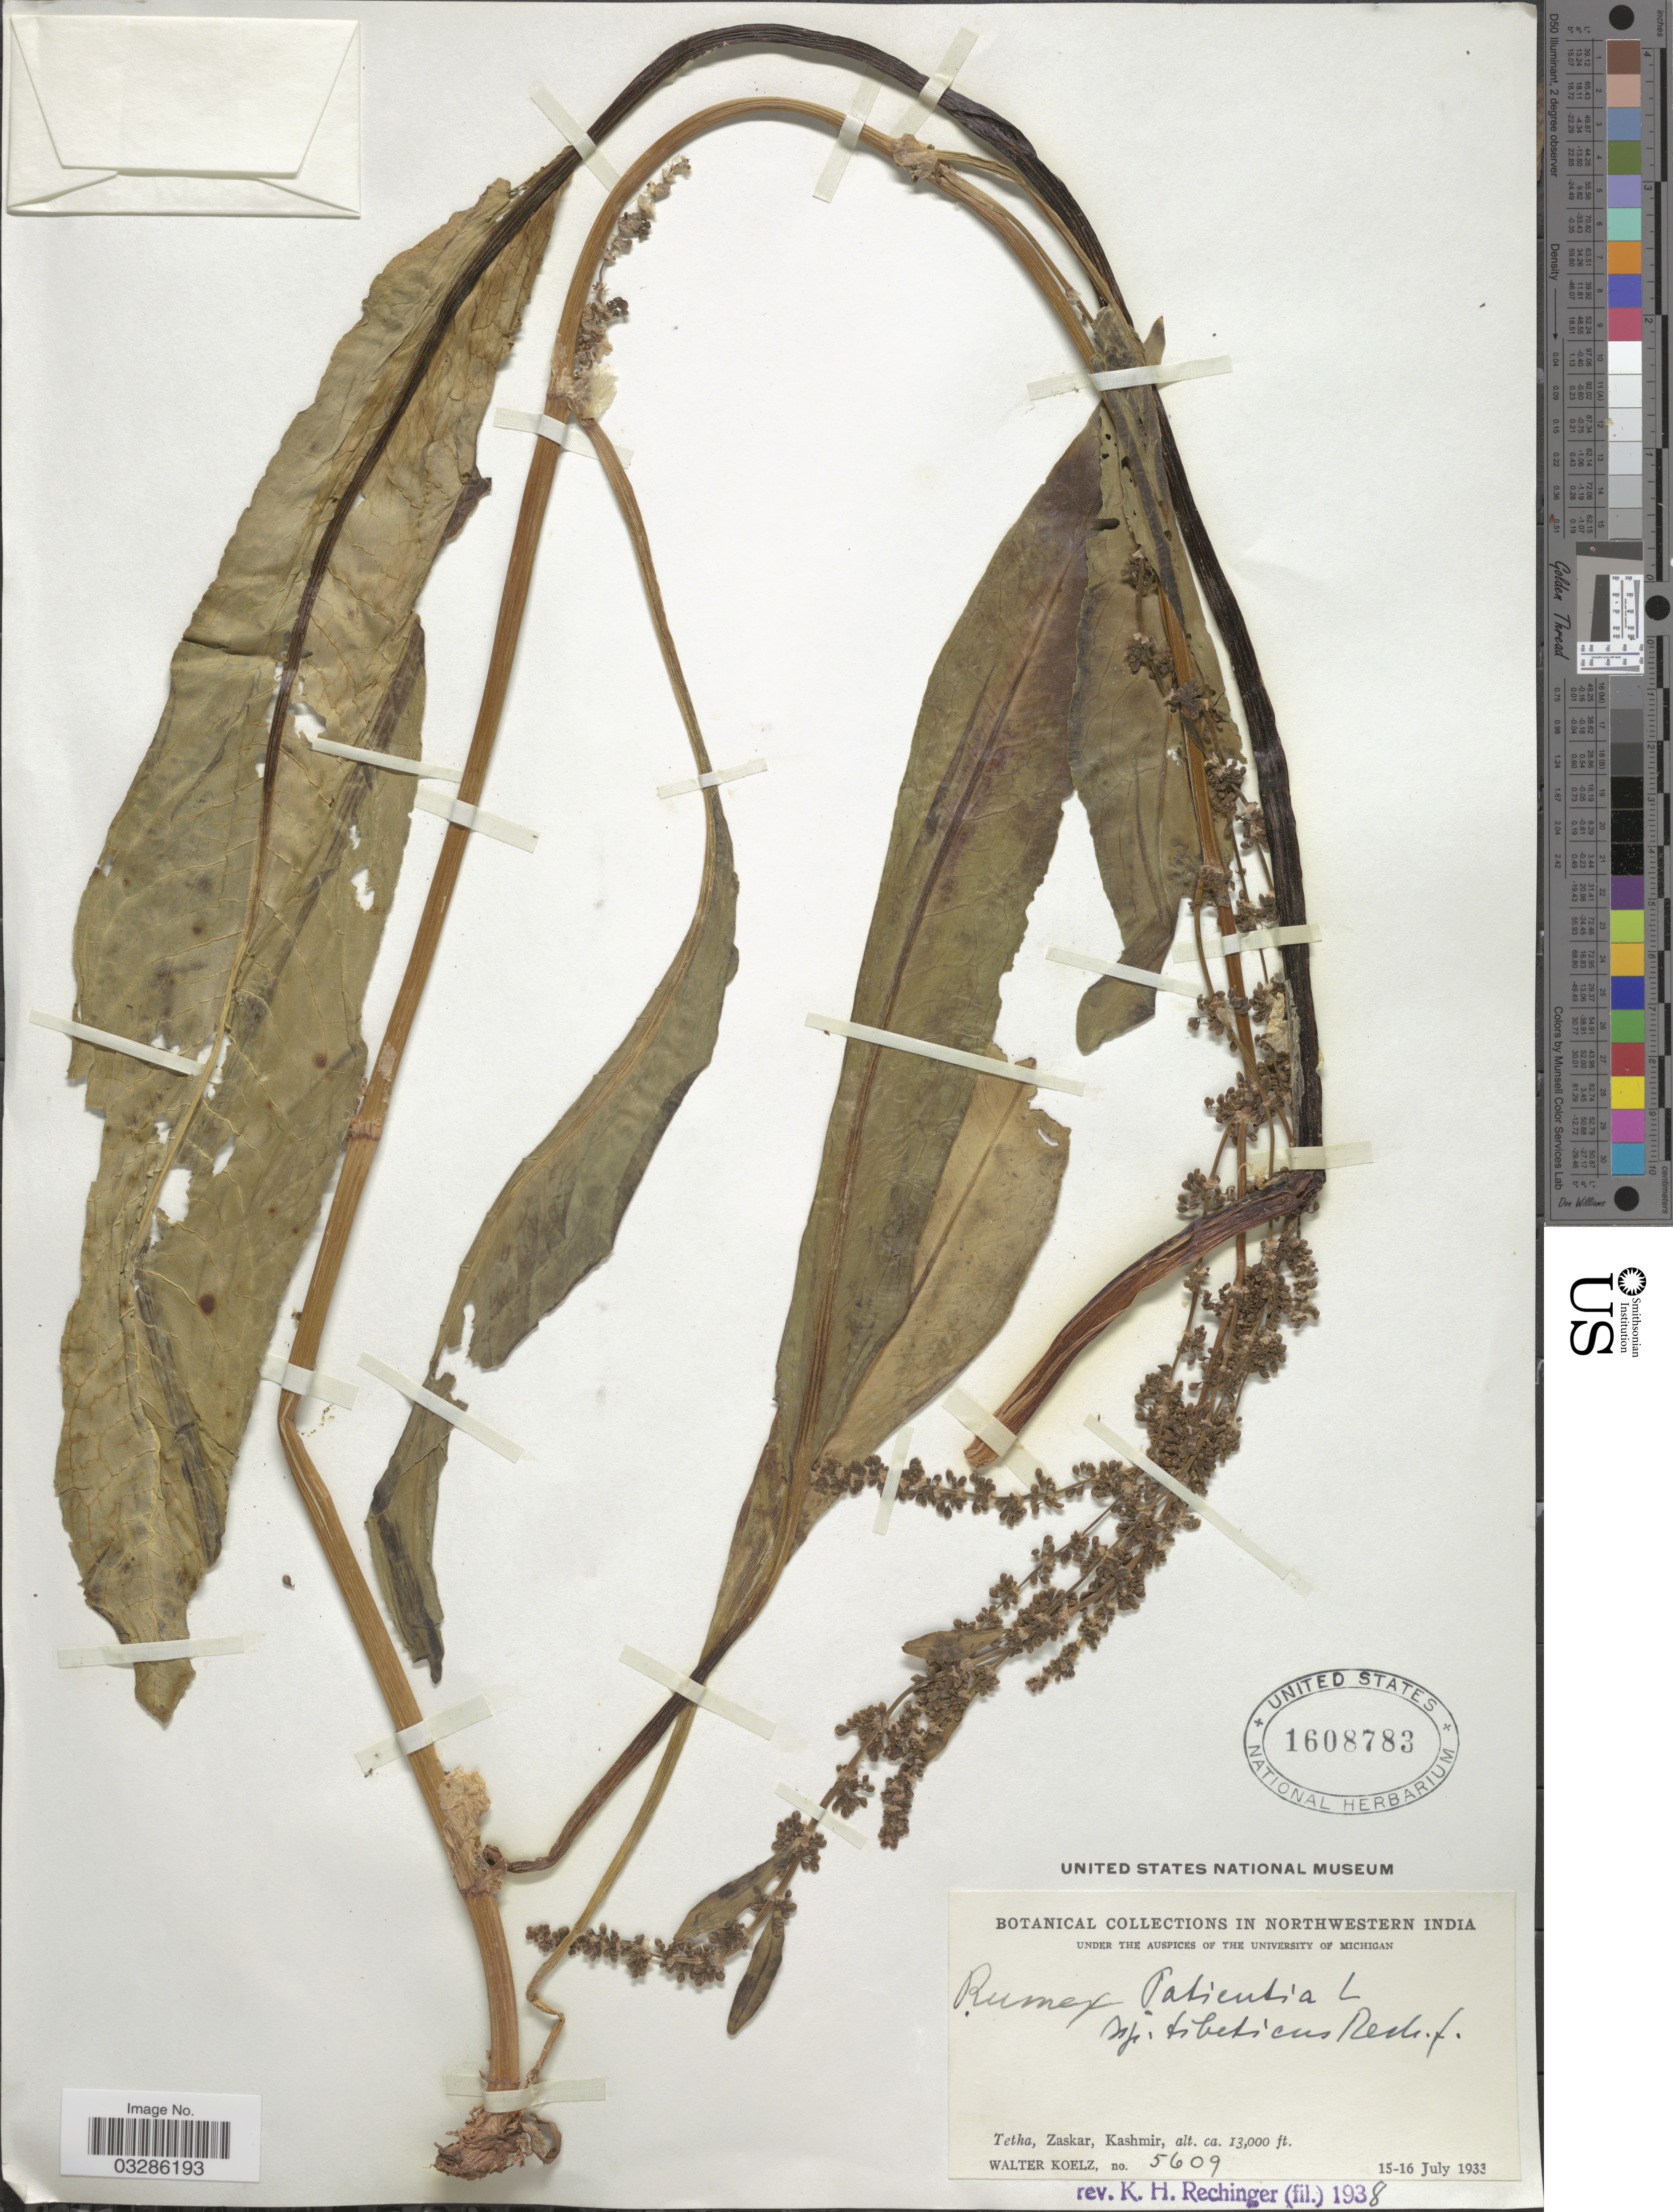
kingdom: Plantae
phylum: Tracheophyta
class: Magnoliopsida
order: Caryophyllales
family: Polygonaceae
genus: Rumex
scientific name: Rumex patientia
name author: L.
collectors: W. N. Koelz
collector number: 5609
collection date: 1933-07-15/1933-07-16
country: India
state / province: Jammu and Kashmir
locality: Northwestern India. Tetha, Zaskar, Kashmir.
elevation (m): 3962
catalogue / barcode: US 1608783